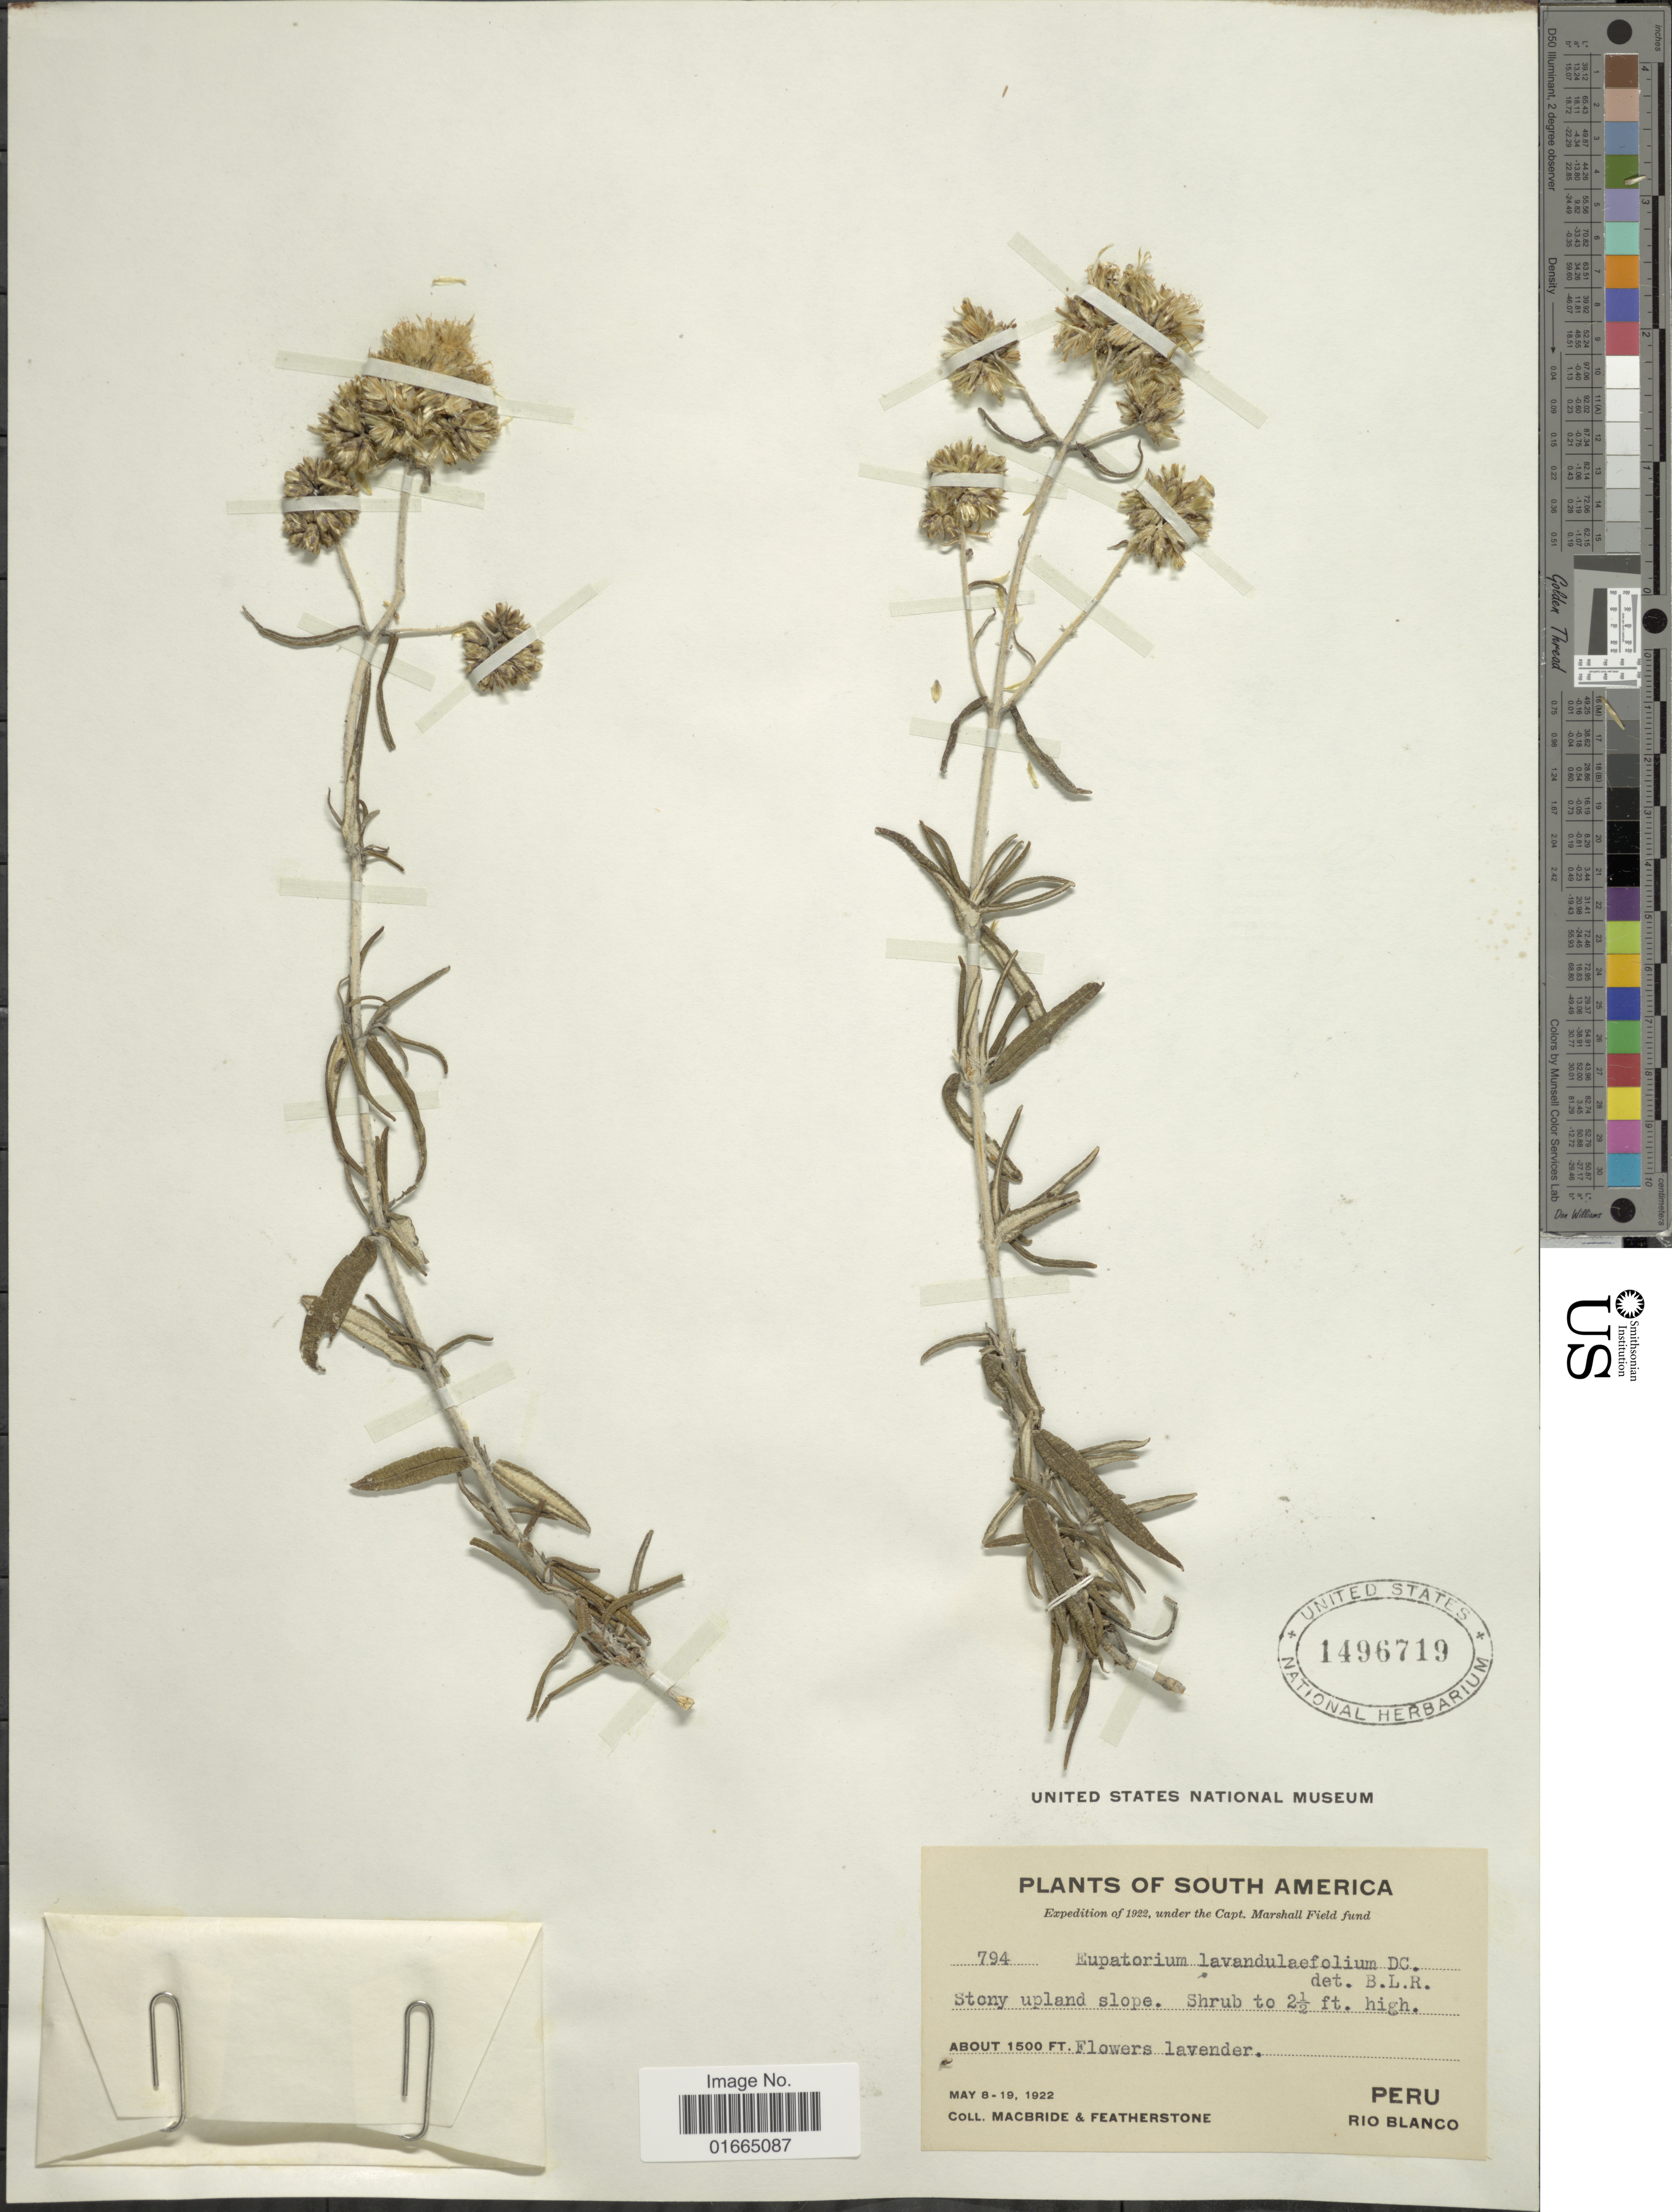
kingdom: Plantae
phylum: Tracheophyta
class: Magnoliopsida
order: Asterales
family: Asteraceae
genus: Cronquistianthus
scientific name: Cronquistianthus lavandulaefolius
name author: (DC.) R.M. King & H. Rob.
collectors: Macbride, -- & -. Featherstone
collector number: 794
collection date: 1922-05-06/1922-05-19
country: Peru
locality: Stony upland slope. Rio Blanco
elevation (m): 457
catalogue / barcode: US 1496719